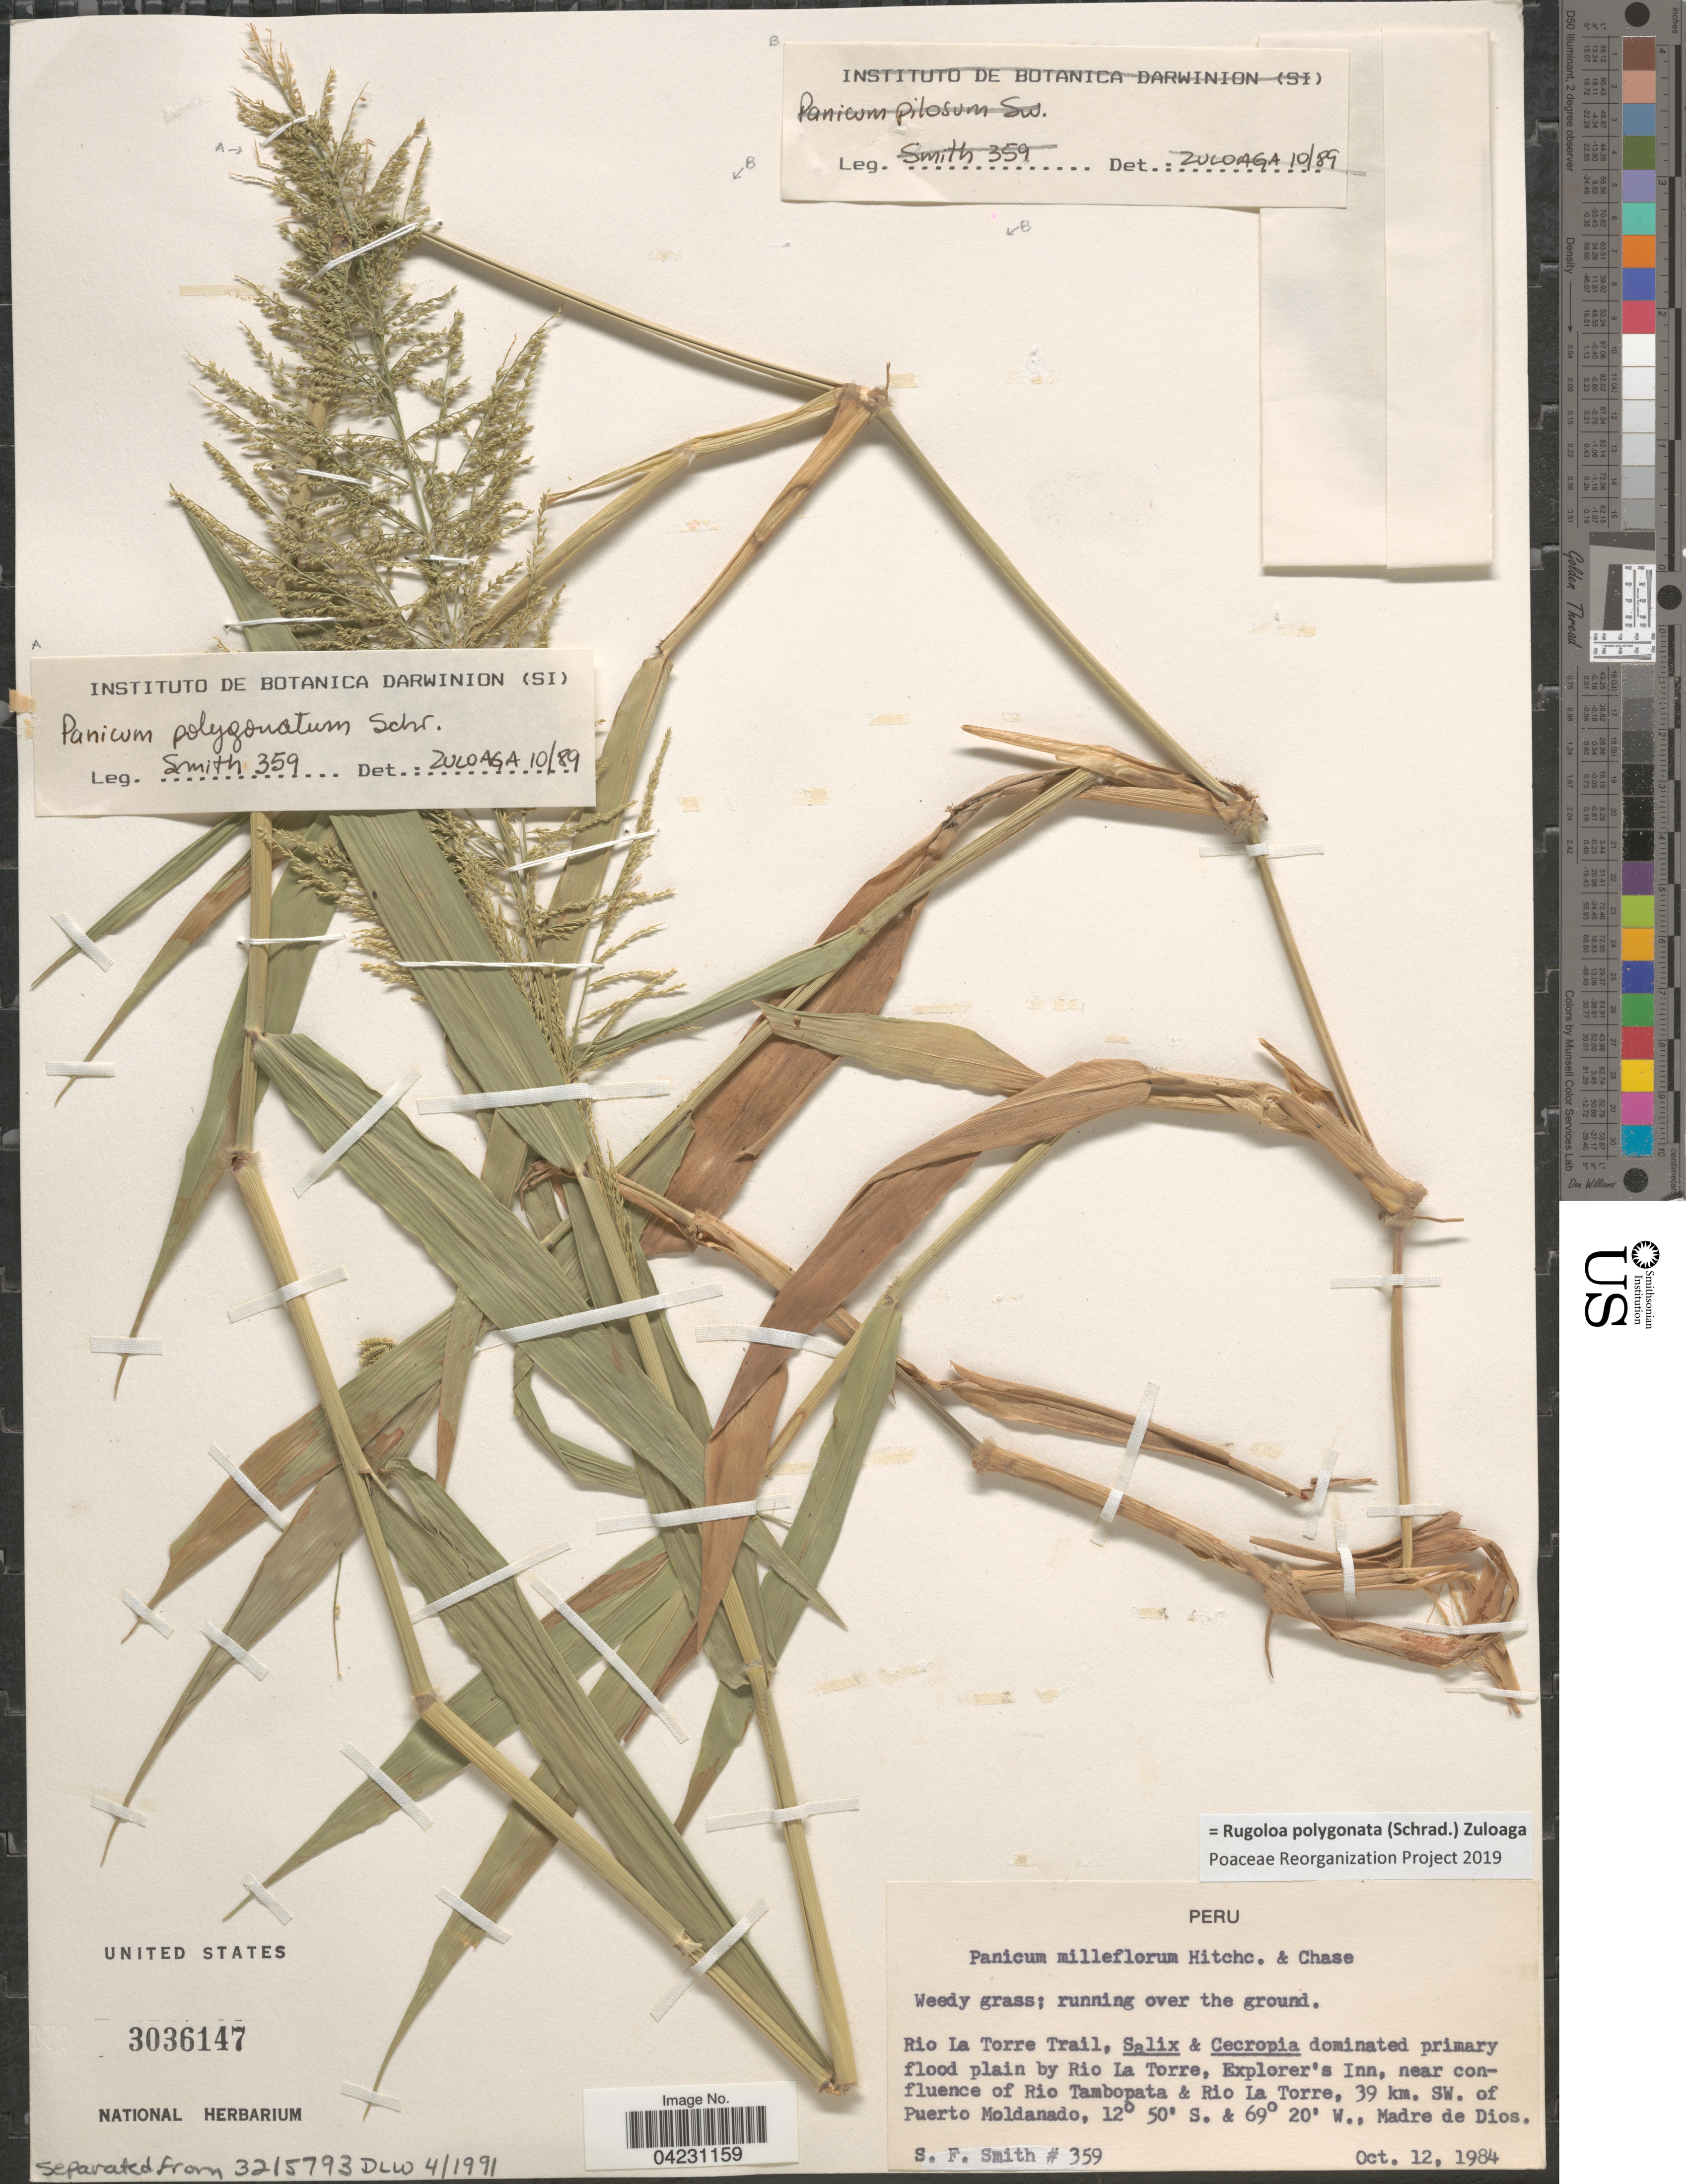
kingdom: Plantae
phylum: Tracheophyta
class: Liliopsida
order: Poales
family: Poaceae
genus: Rugoloa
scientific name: Rugoloa polygonata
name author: (Schrad.) Zuloaga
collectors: S.F. Smith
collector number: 359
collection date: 1984-10-12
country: Peru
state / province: Madre de Dios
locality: Rio La Torre Trail, by Rio La Torre, Explorer's Inn, near confluence of Rio Tambopata & Rio La Torre, 39 km. SW. of Puerto Maldonado.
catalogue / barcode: US 3036147